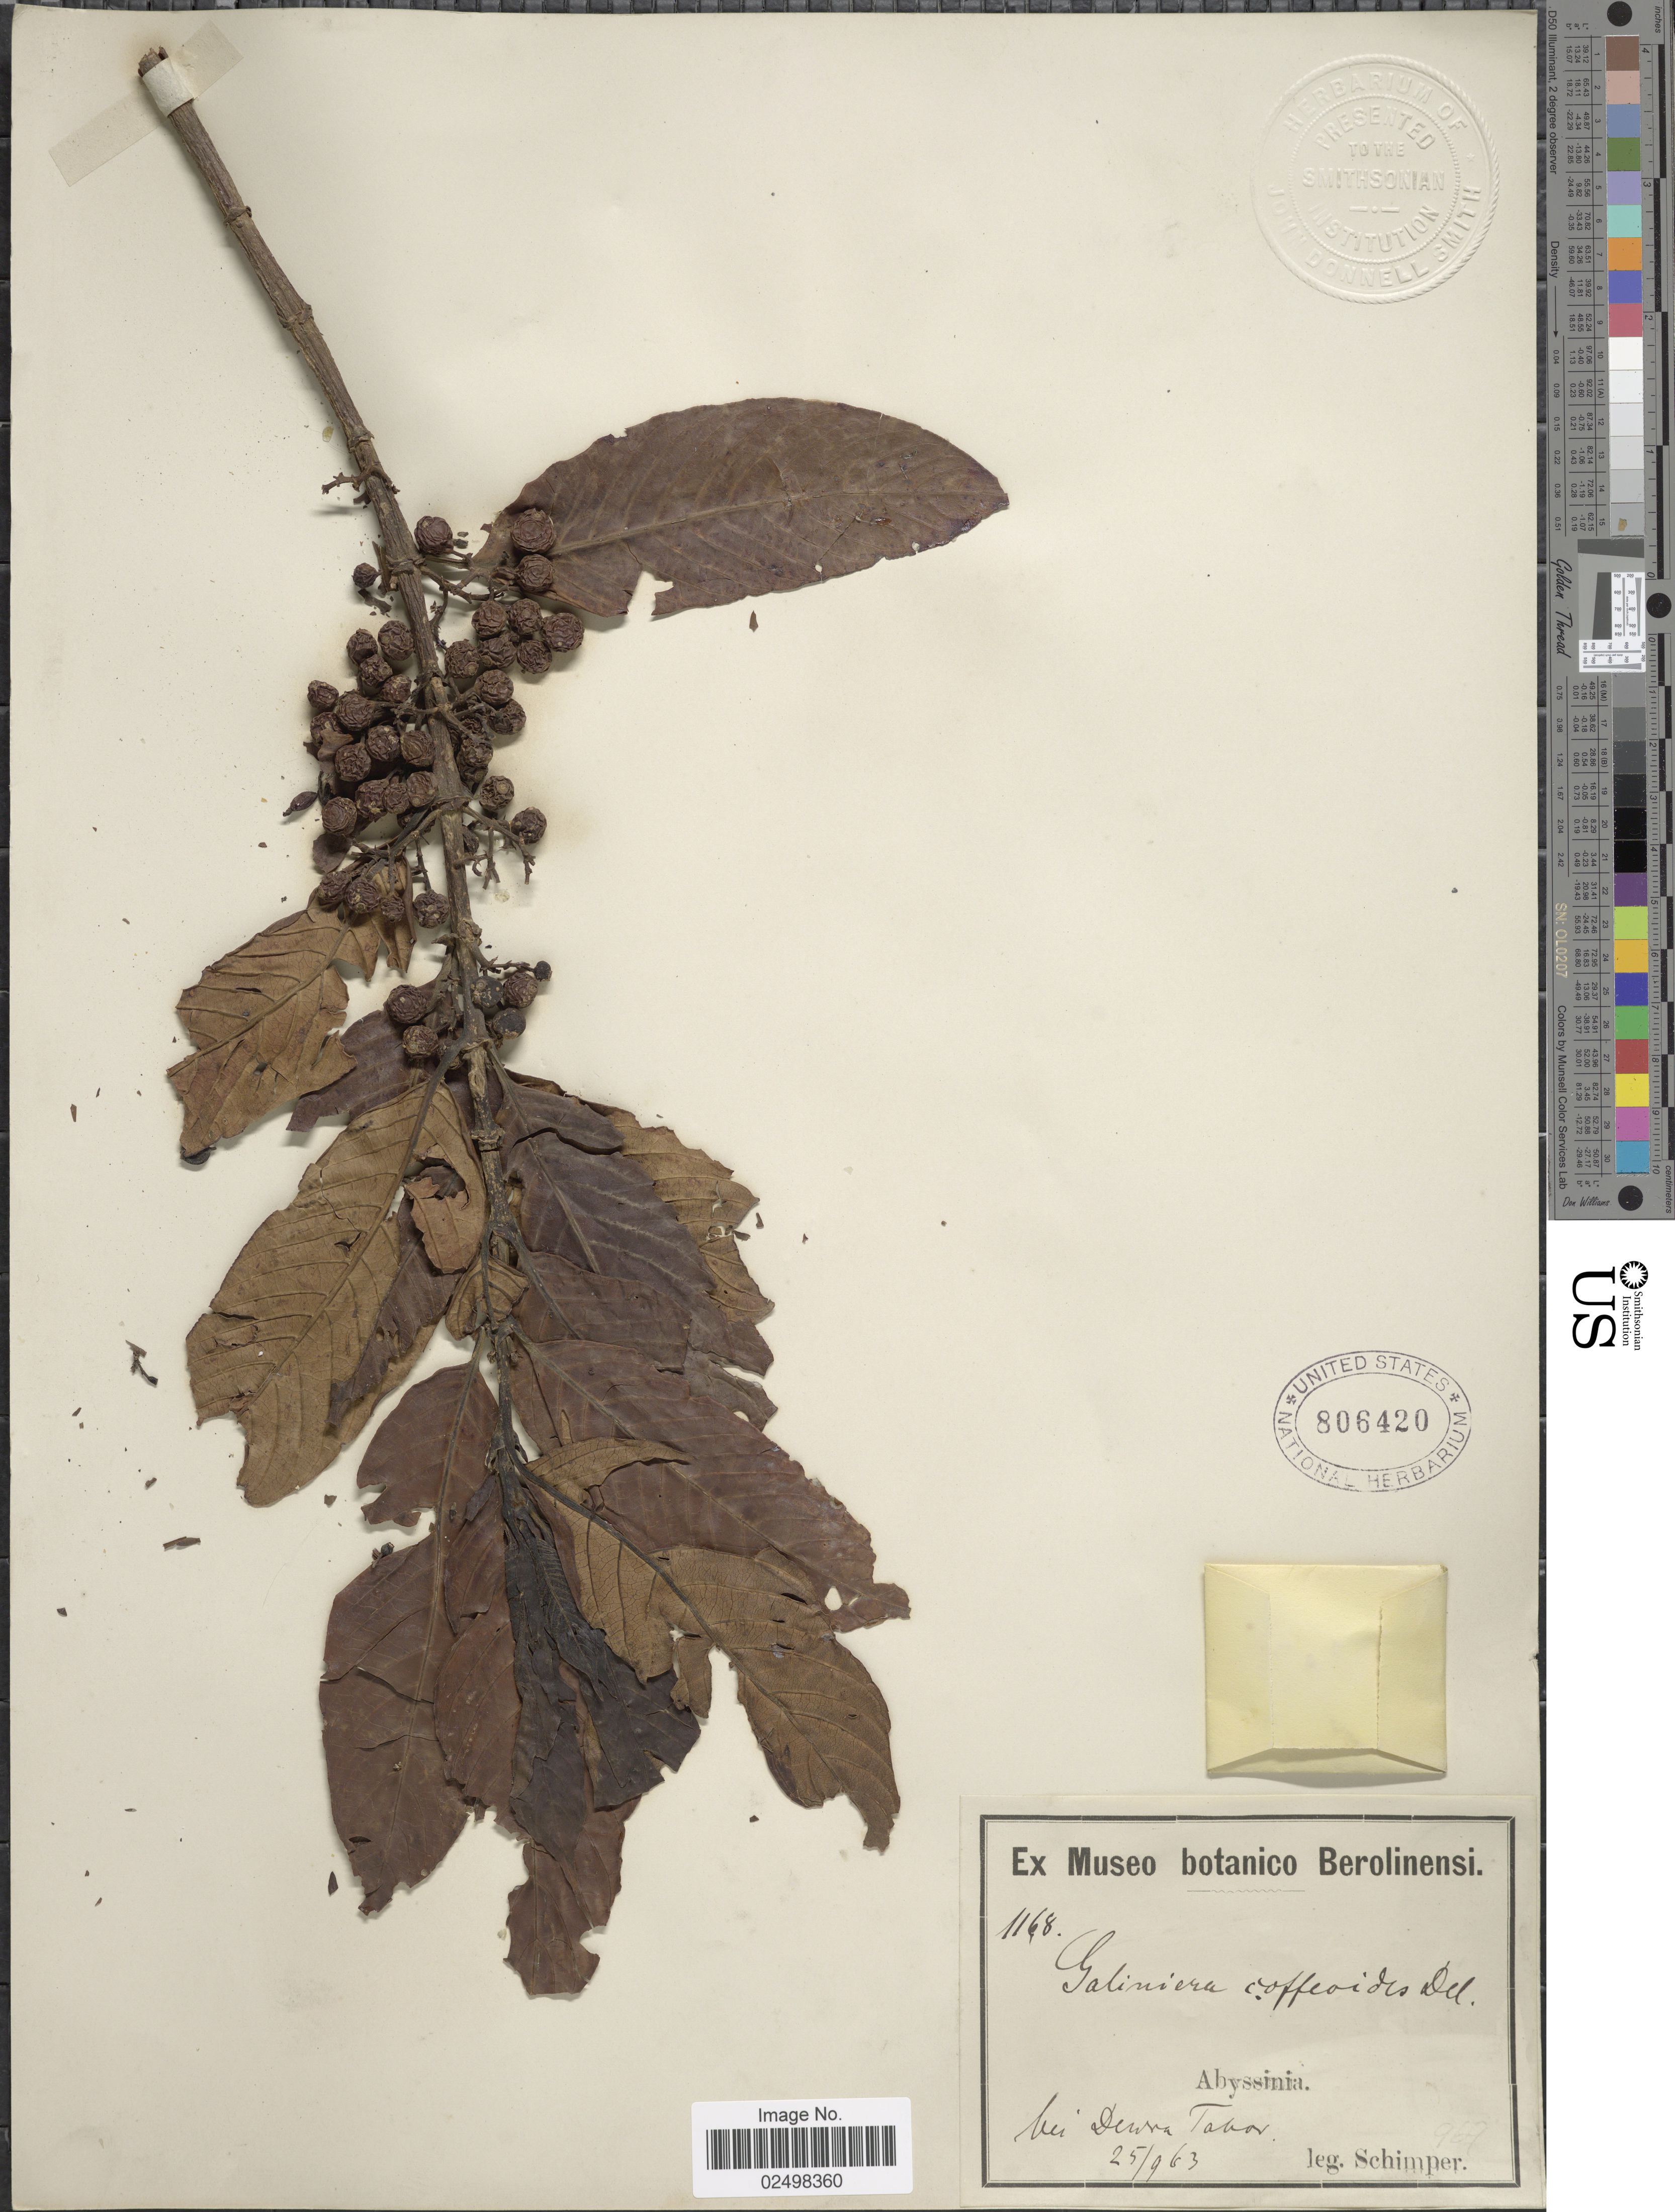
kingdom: Plantae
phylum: Tracheophyta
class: Magnoliopsida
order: Gentianales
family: Rubiaceae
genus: Galiniera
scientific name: Galiniera coffeoides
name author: Delile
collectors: -. Schimper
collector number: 1168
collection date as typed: Transcribed d/m/y: 25/9/63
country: Ethiopia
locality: Abyssinia bei Dewra Tabor.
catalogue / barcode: US 806420